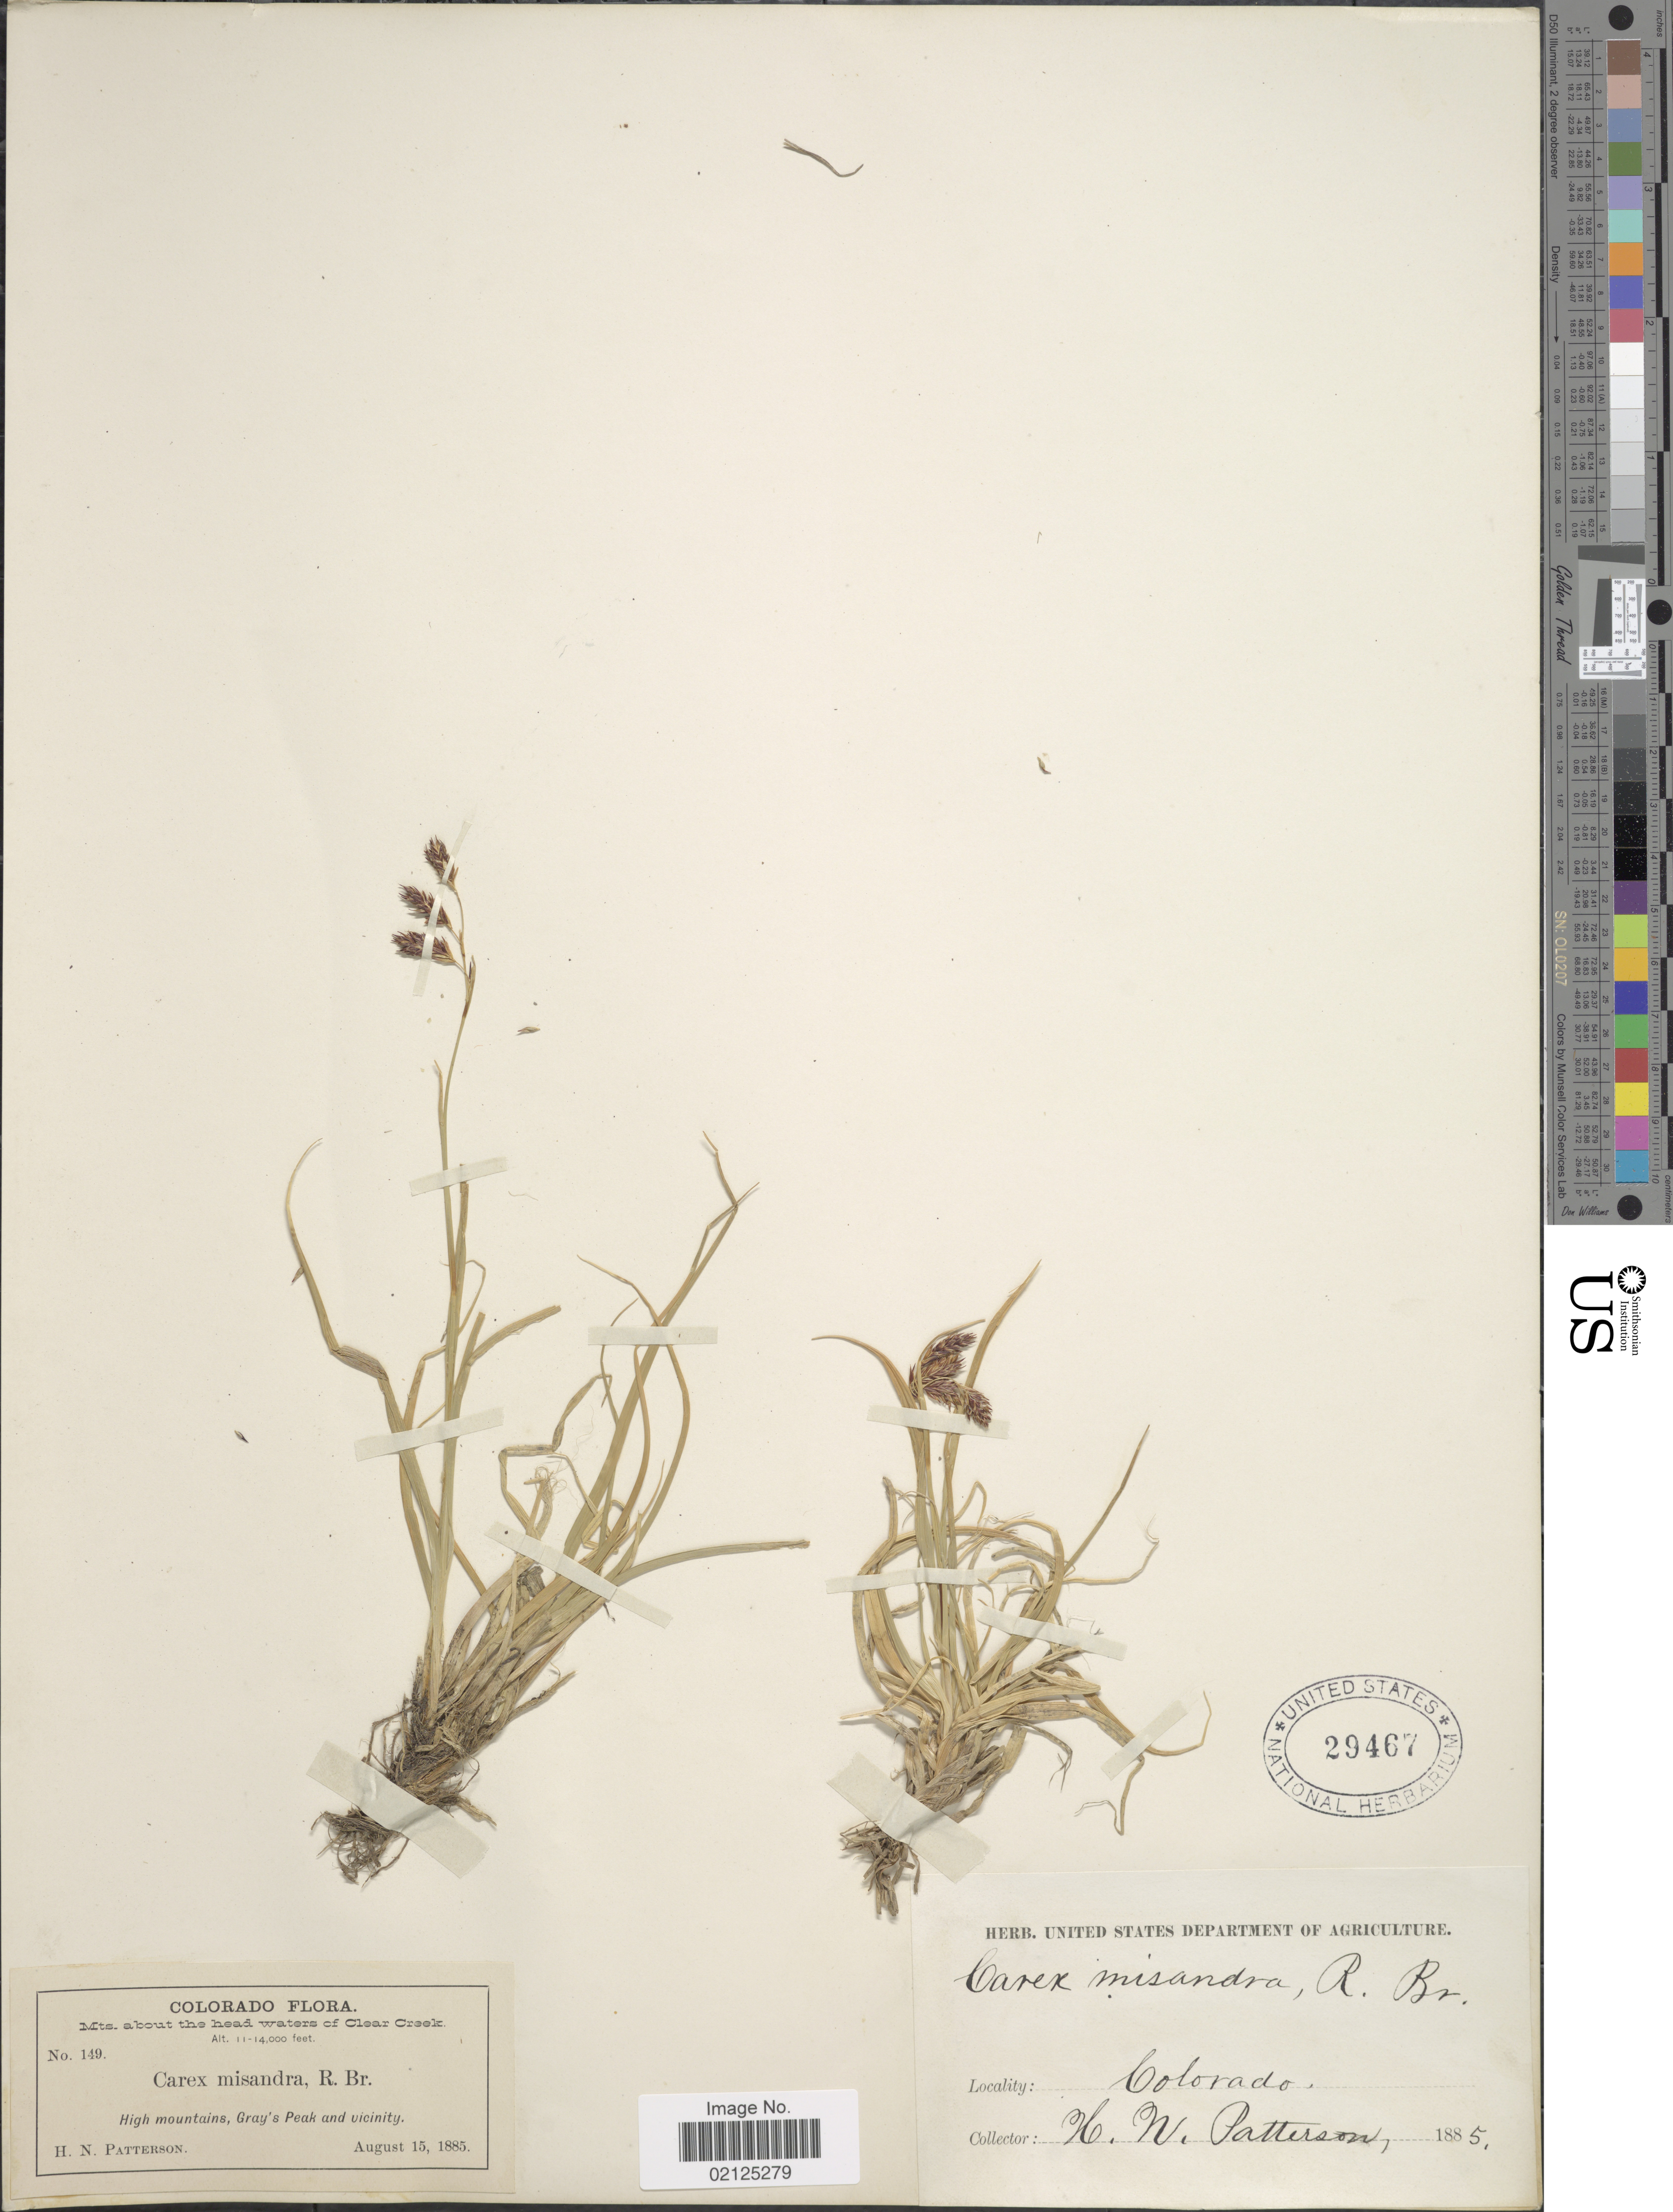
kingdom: Plantae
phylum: Tracheophyta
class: Liliopsida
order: Poales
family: Cyperaceae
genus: Carex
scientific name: Carex fuliginosa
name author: Schkuhr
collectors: H. N. Patterson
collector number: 149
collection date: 1885-08-15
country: United States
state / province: Colorado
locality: Mts about the head waters of Clear Creek, High mountains, Gray's Peak and vicinity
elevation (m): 3353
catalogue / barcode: US 29467